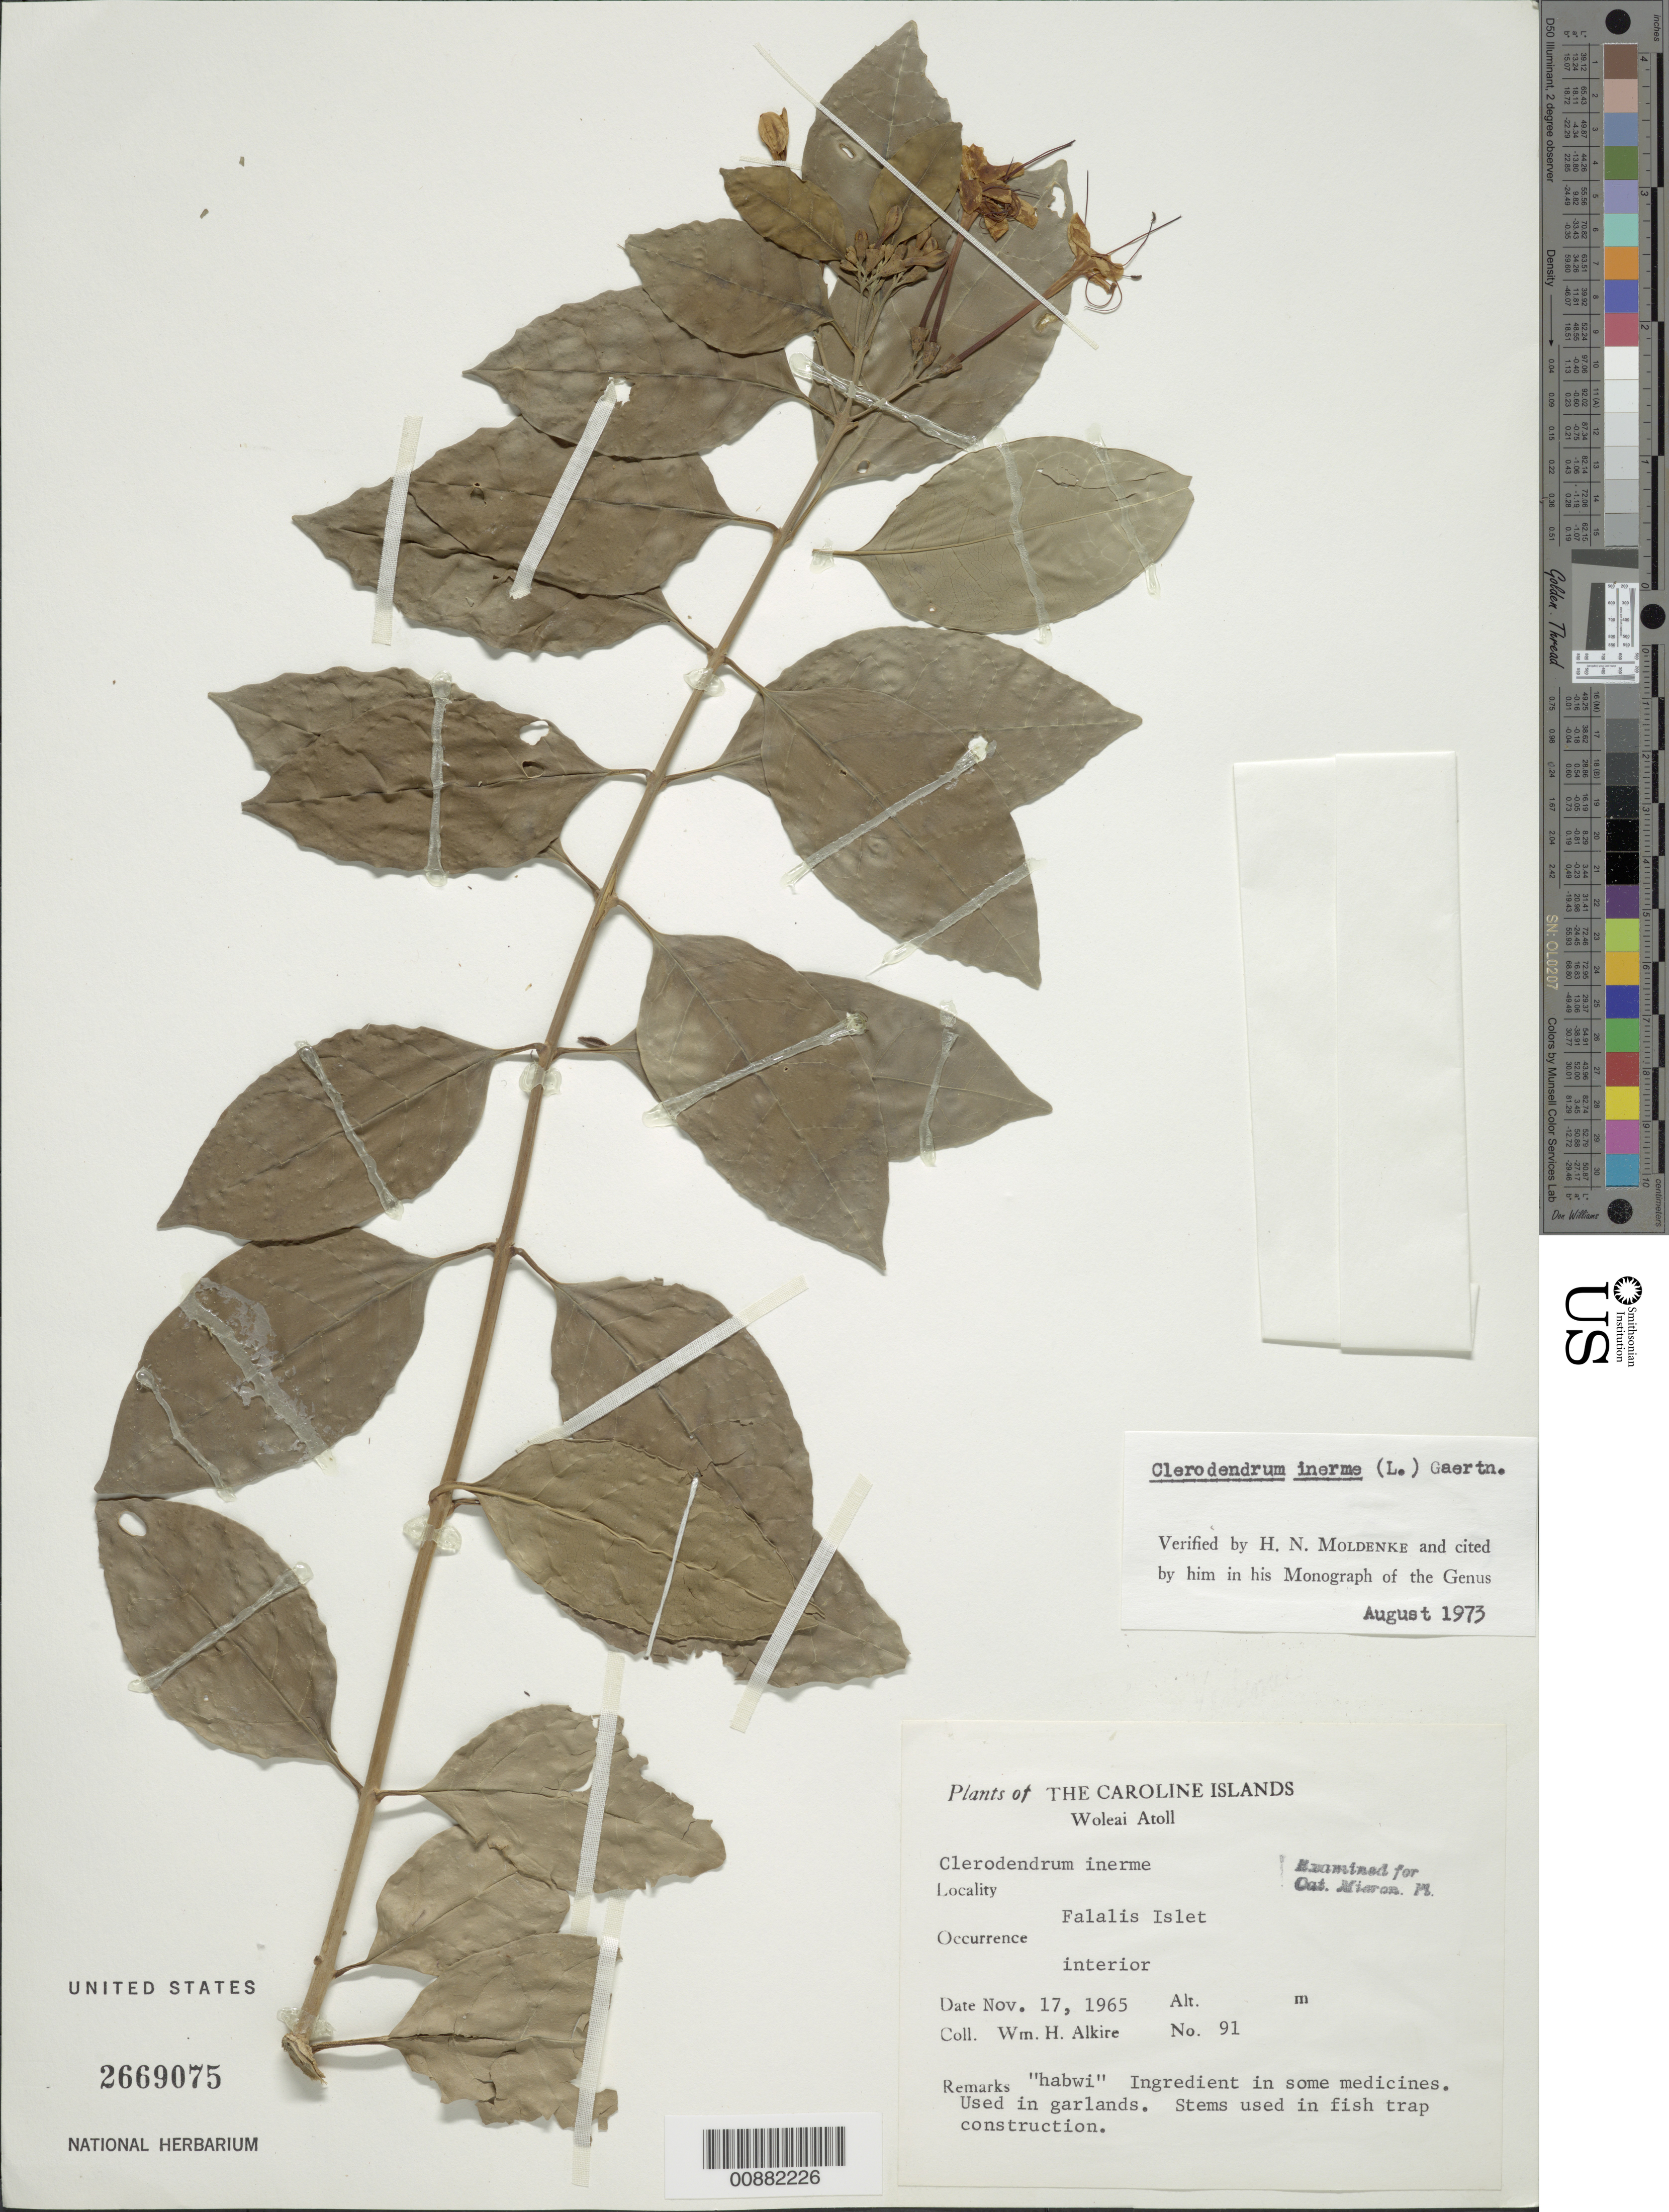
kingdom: Plantae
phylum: Tracheophyta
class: Magnoliopsida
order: Lamiales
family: Lamiaceae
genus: Clerodendrum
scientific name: Clerodendrum inerme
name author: (L.) Gaertn.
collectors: W. Alkire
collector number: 91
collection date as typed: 17 Nov 1965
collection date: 1965-11-17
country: Micronesia, Federated States of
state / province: Yap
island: Woleai Atoll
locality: Falalis islet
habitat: interior.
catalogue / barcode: US 2669075